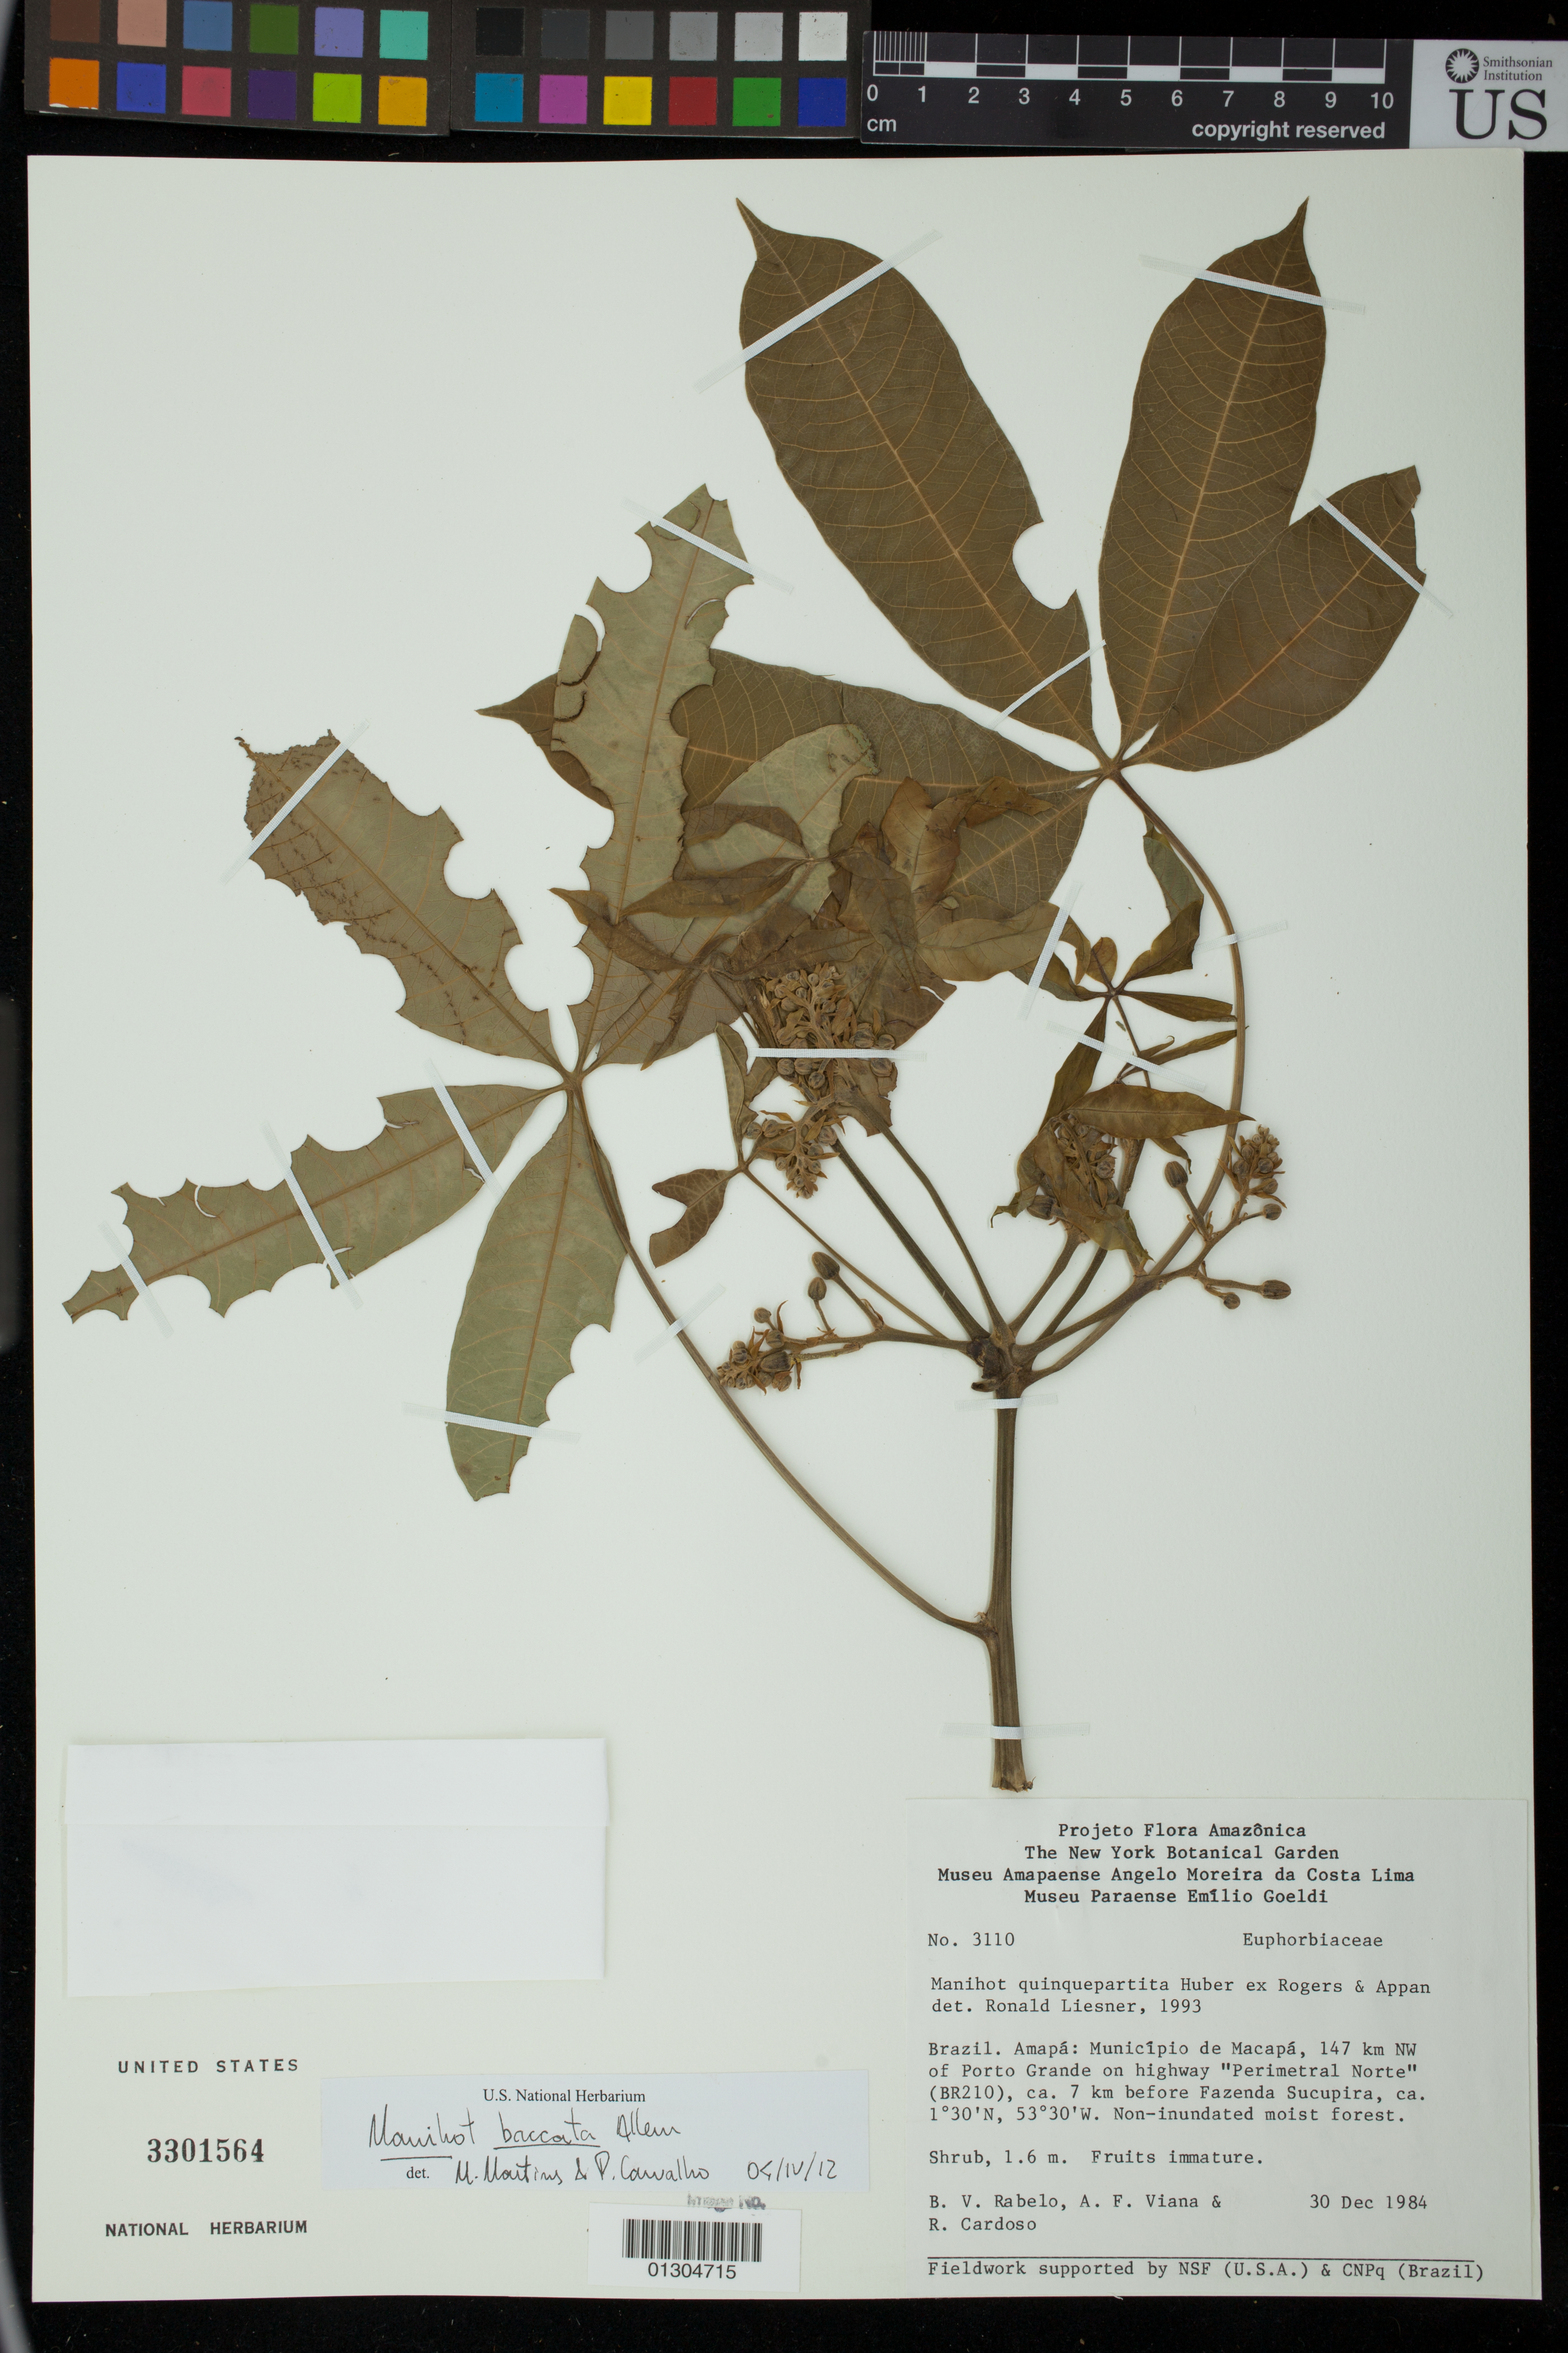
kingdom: Plantae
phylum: Tracheophyta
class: Magnoliopsida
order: Malpighiales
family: Euphorbiaceae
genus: Manihot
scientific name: Manihot baccata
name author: Allem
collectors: B. Rabelo, A. Viana & R. Cardoso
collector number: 3110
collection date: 1984-12-30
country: Brazil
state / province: Amapá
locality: Municipio de Macapa, 147 km NW of Porto Grande on highway "Perimetal Norte" (BR210), ca. 7 km before Fazenda Sucupira.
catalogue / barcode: US 3301564